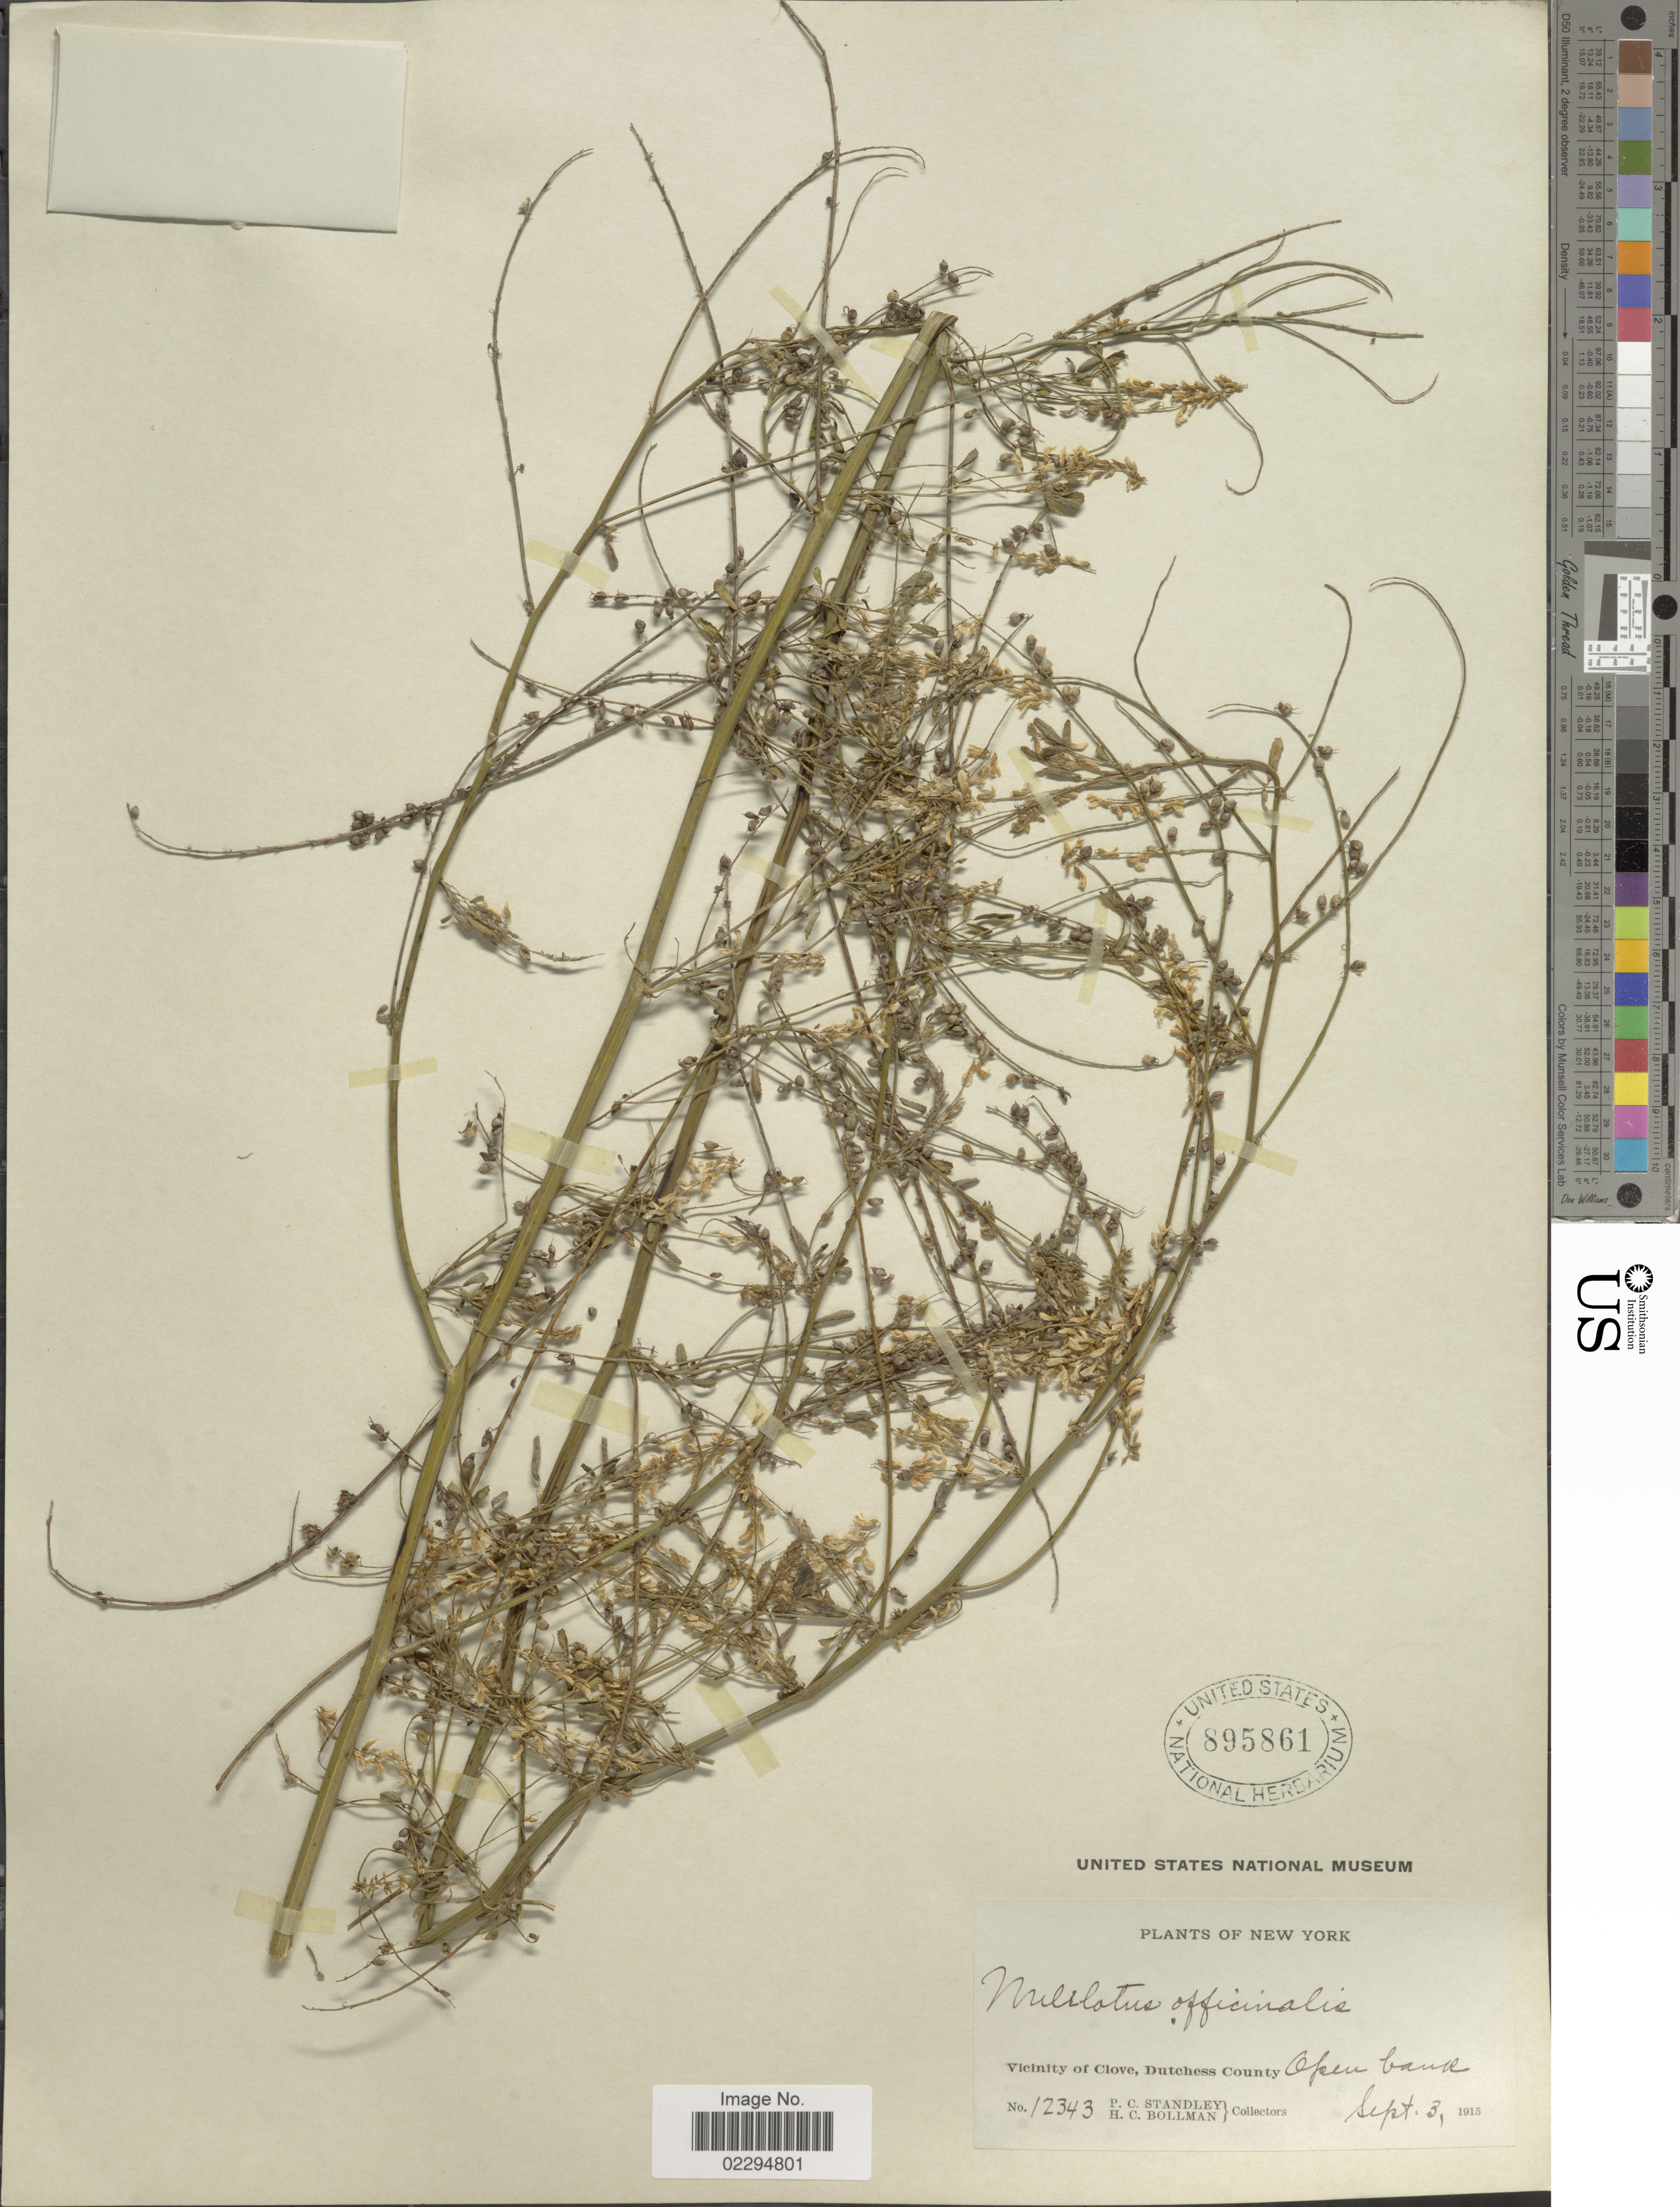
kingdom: Plantae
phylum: Tracheophyta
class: Magnoliopsida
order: Fabales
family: Fabaceae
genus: Melilotus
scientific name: Melilotus officinalis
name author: (L.) Lam.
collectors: P. C. Standley & H. C. Bollman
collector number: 12343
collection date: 1915-09-03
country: United States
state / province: New York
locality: Vicinity of Clove, Dutchess County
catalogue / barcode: US 895861